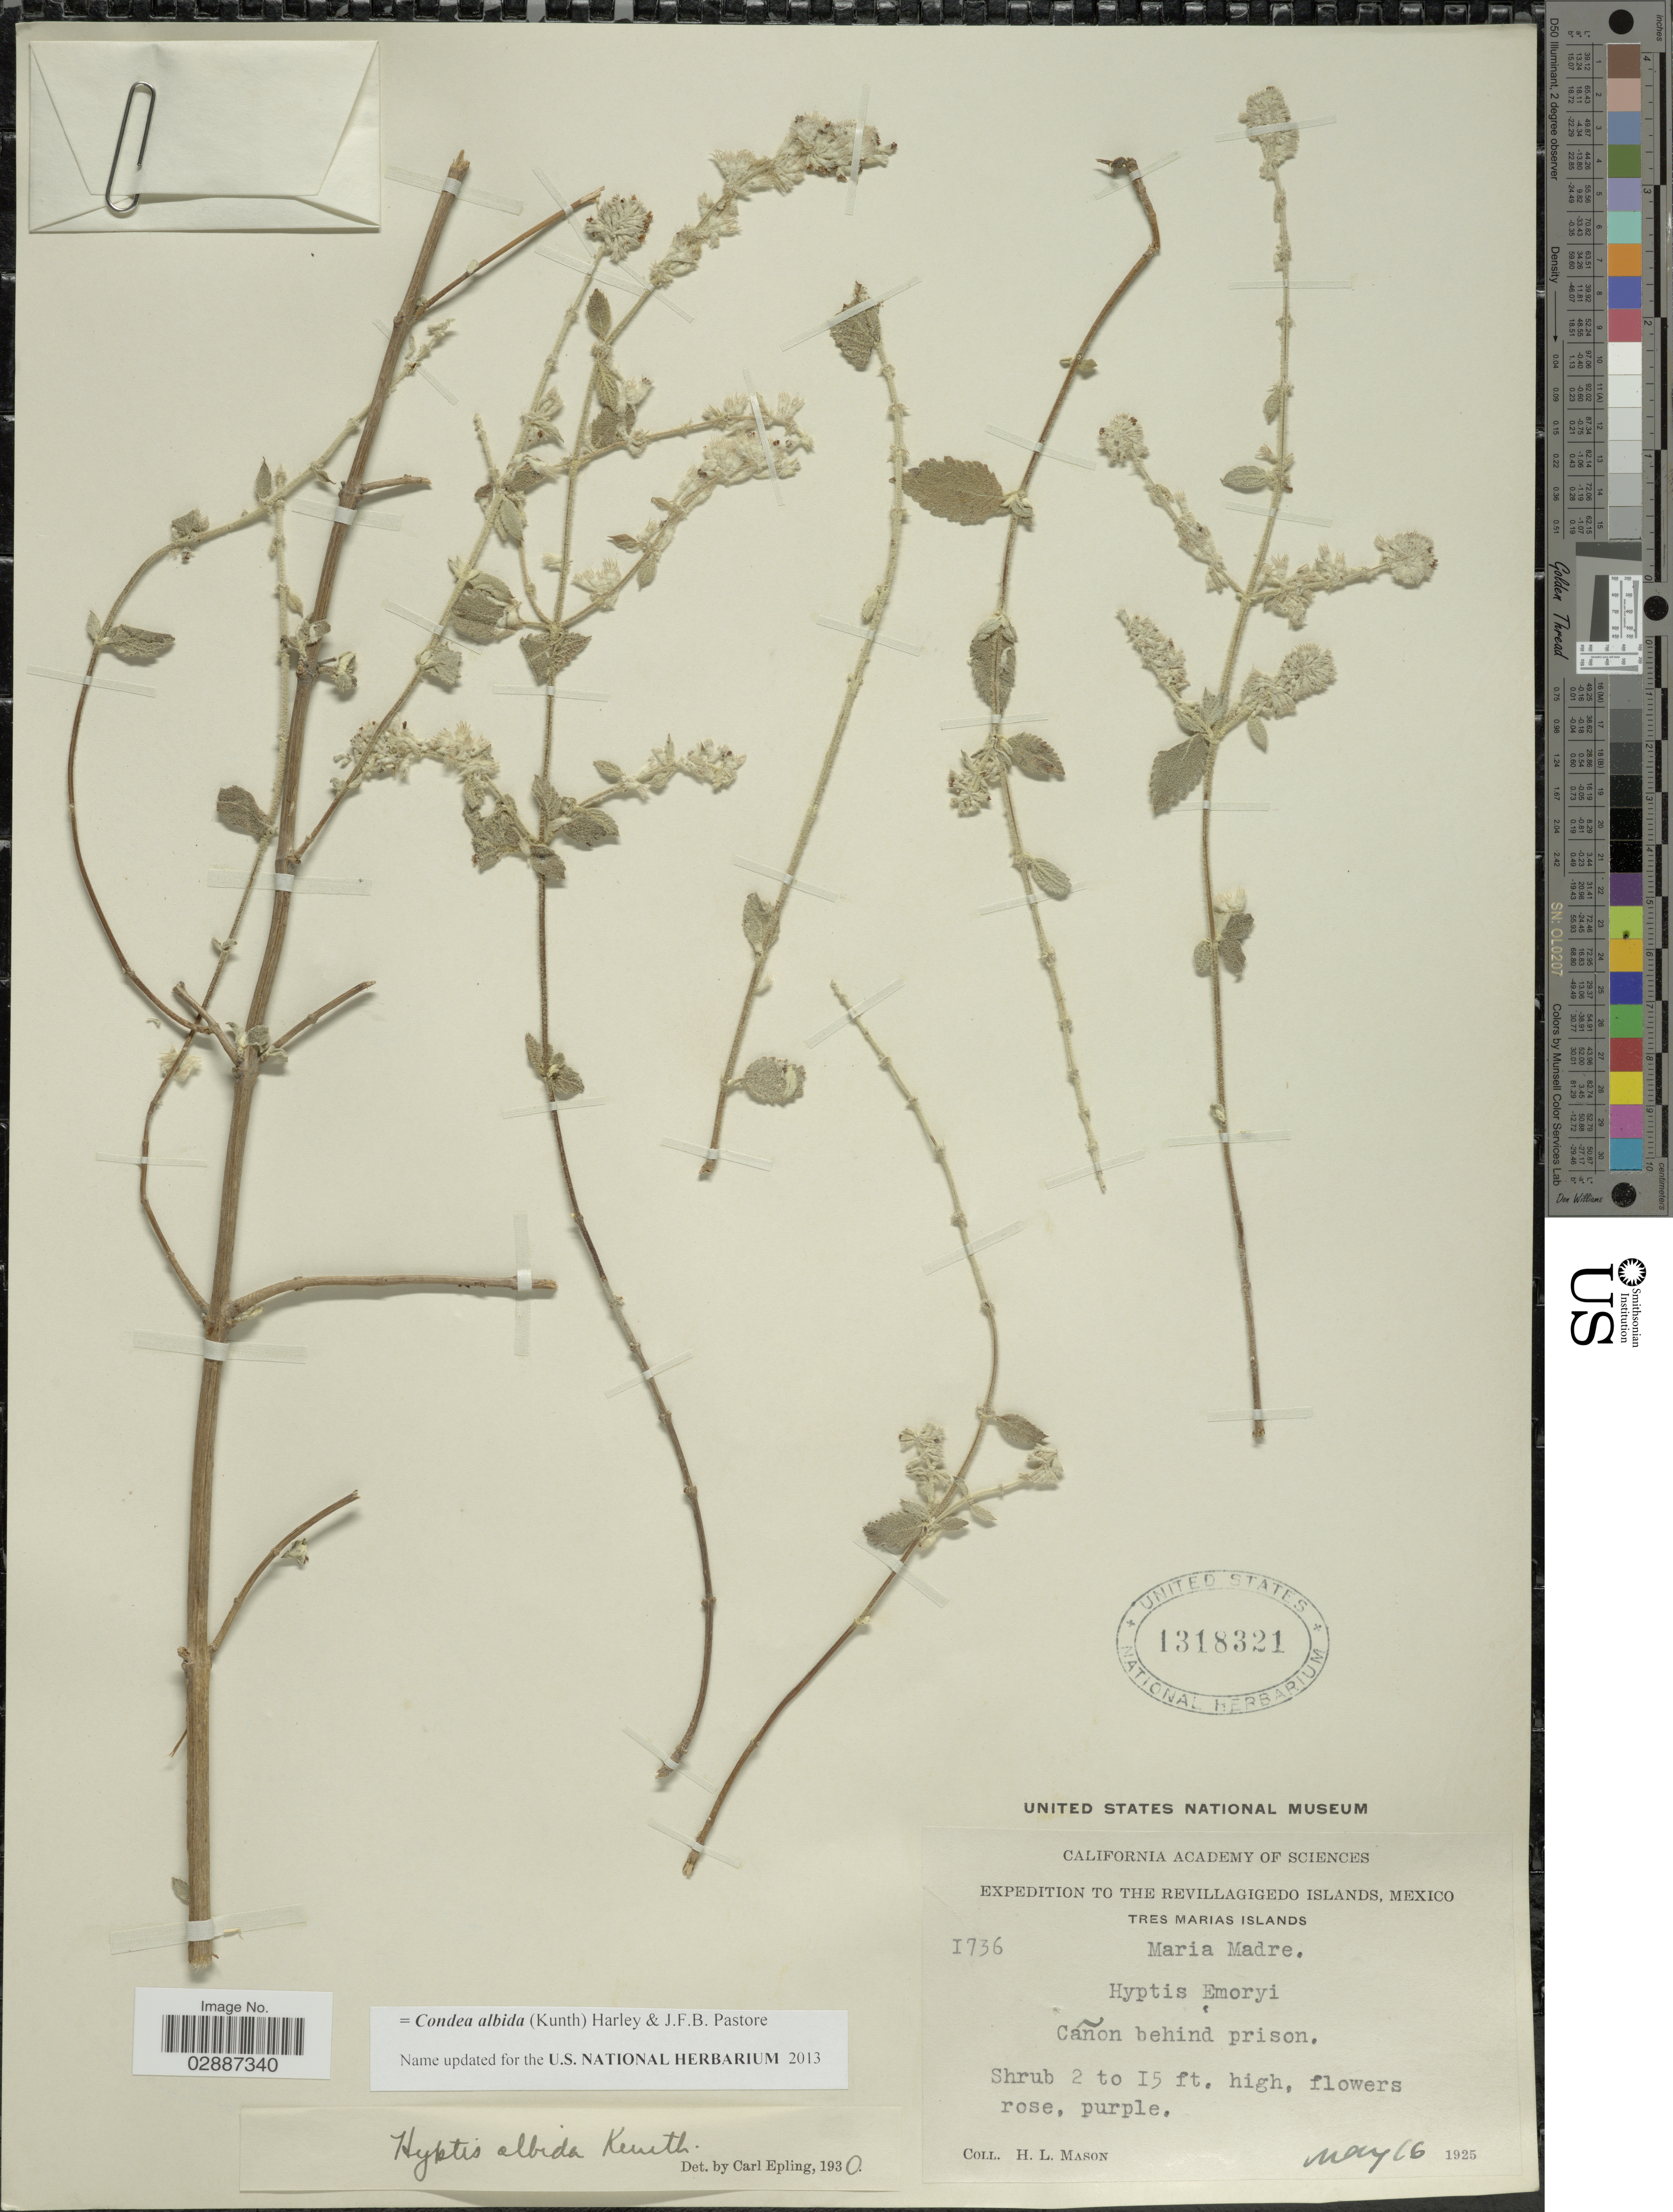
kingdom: Plantae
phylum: Tracheophyta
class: Magnoliopsida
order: Lamiales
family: Lamiaceae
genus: Condea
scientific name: Condea albida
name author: (Kunth) Harley & J.F.B. Pastore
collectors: H. L. Mason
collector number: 1736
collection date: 1925-05-16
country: Mexico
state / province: Nayarit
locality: Revillagigedo Islands, Tres Marias Islands. Maria Madre. Cañon behind prison.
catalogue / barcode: US 1318321